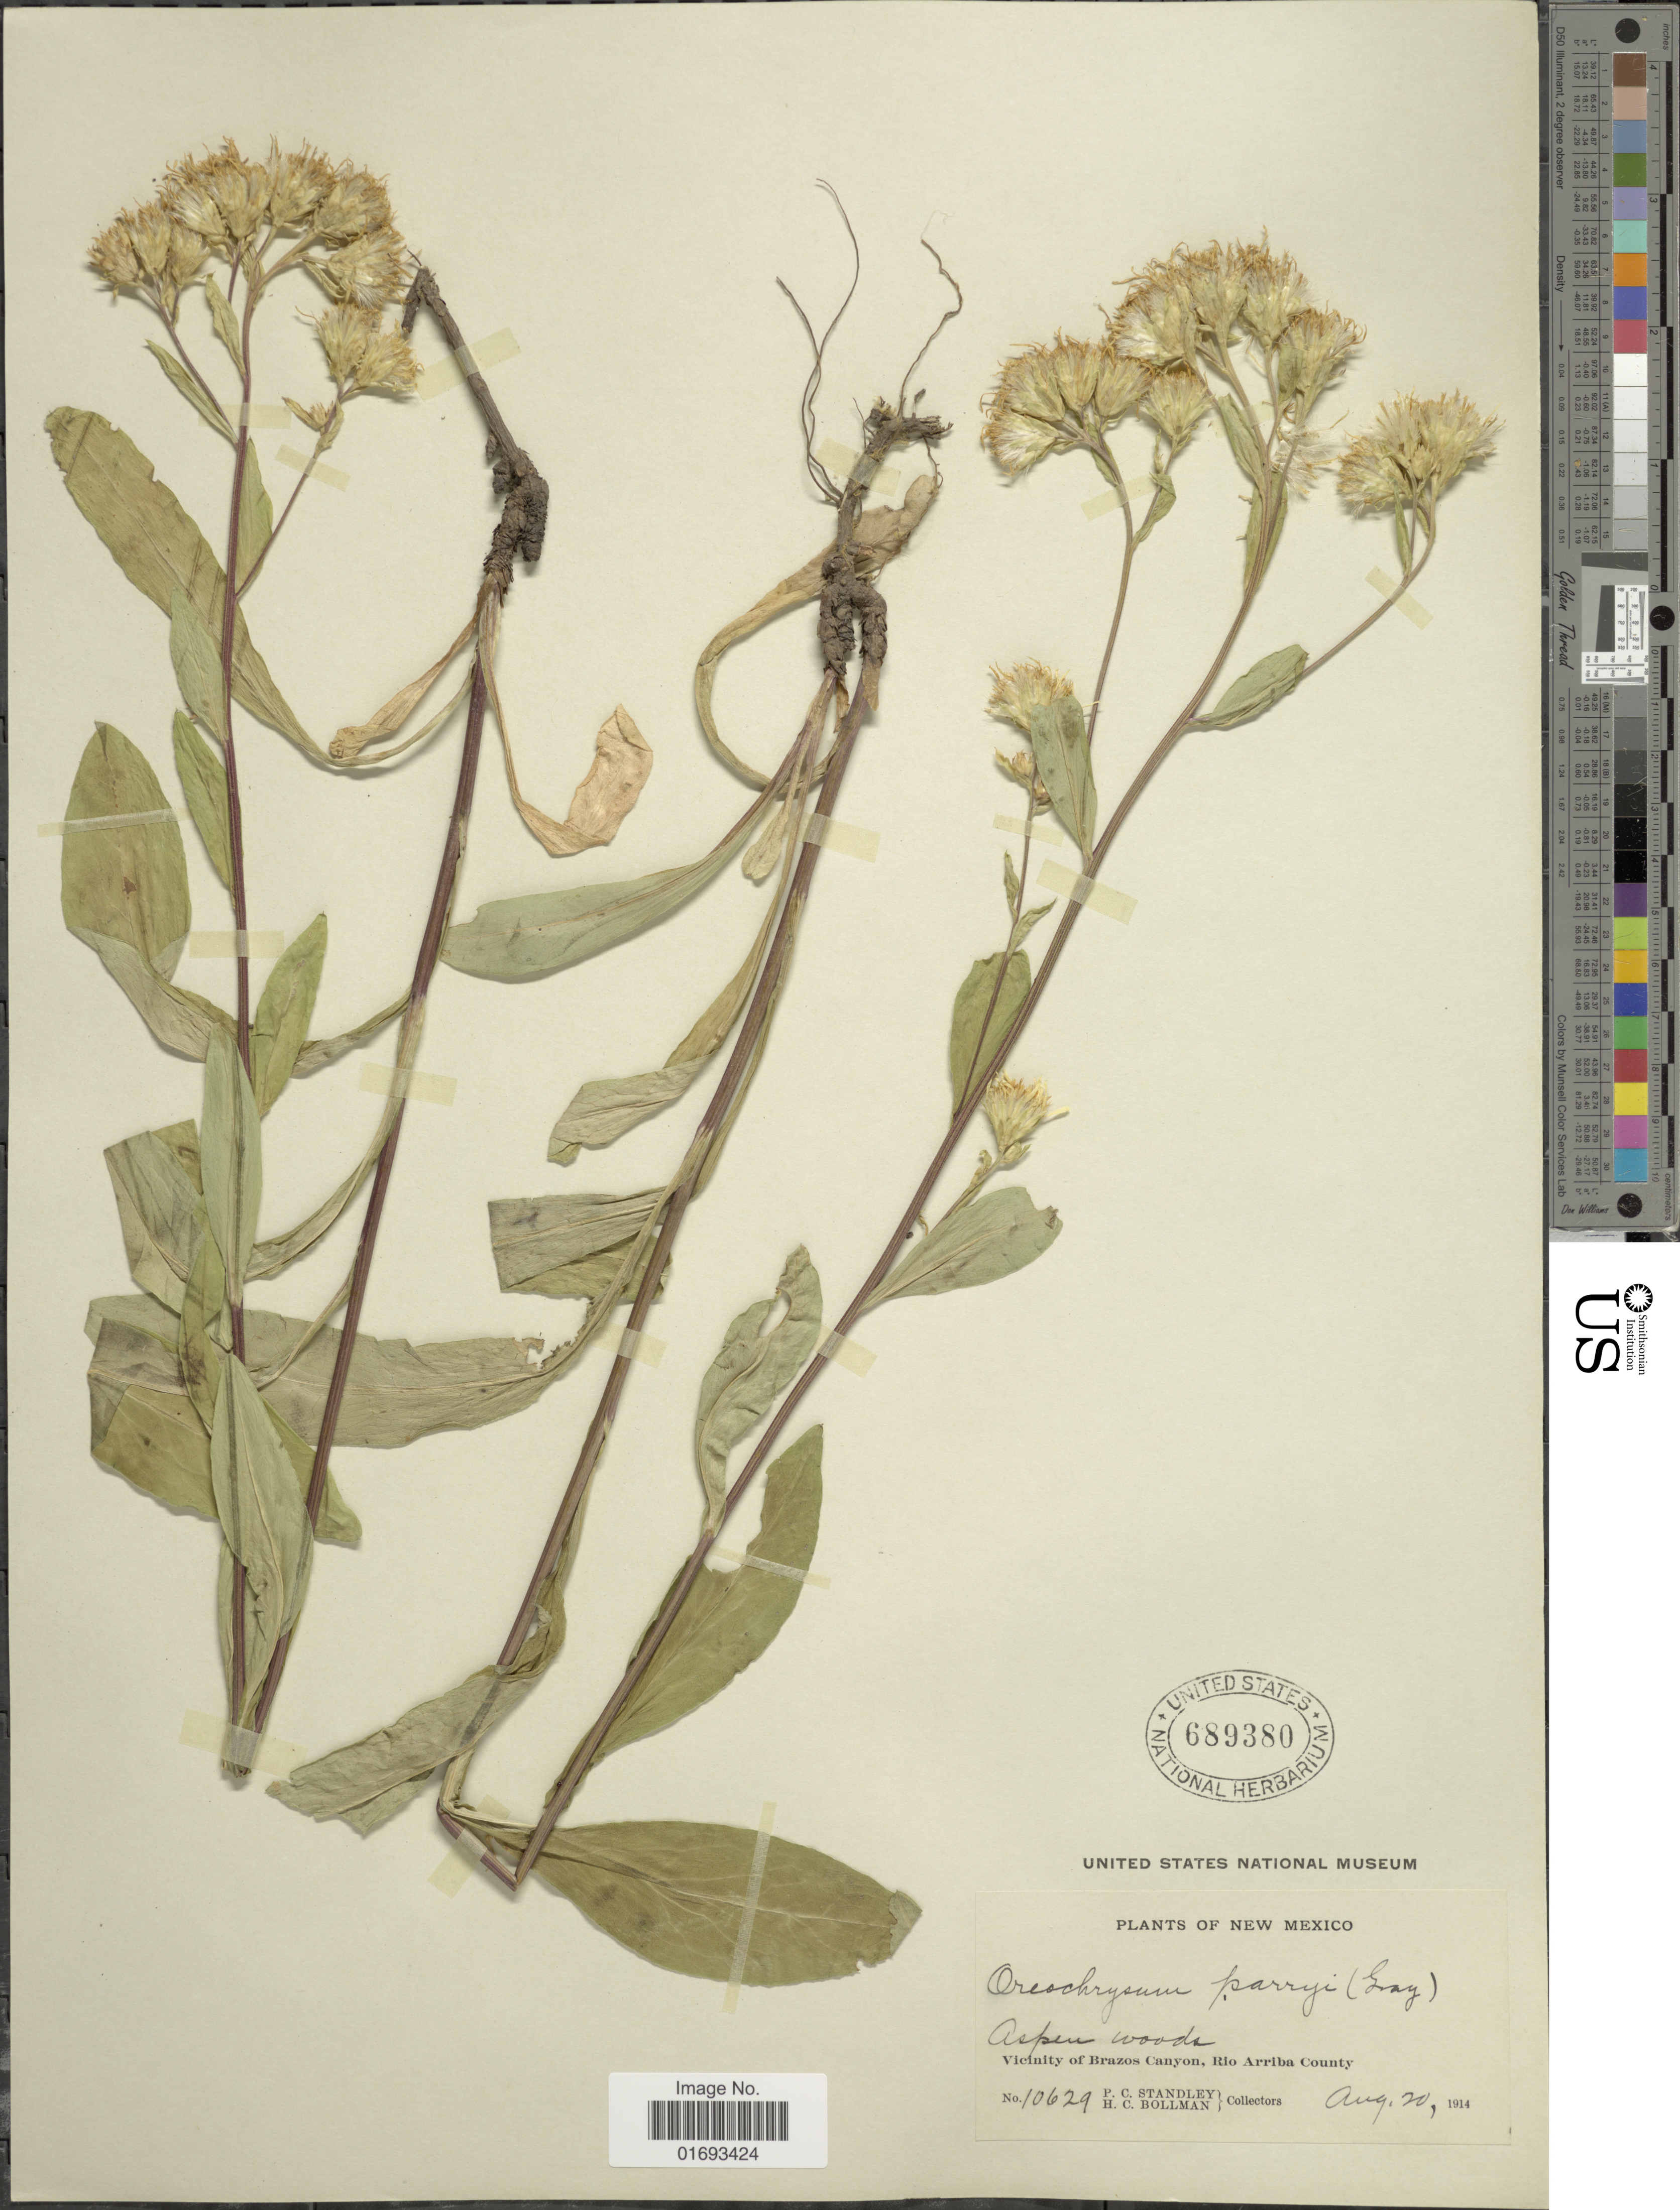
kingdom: Plantae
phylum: Tracheophyta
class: Magnoliopsida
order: Asterales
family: Asteraceae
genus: Oreochrysum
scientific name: Oreochrysum parryi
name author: (A. Gray) Rydb.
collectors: P. C. Standley & H. C. Bollman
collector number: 10629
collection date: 1914-08-20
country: United States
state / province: New Mexico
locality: Aspen woods, Vicinity of Brazos Canyon, Rio Arriba County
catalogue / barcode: US 689380